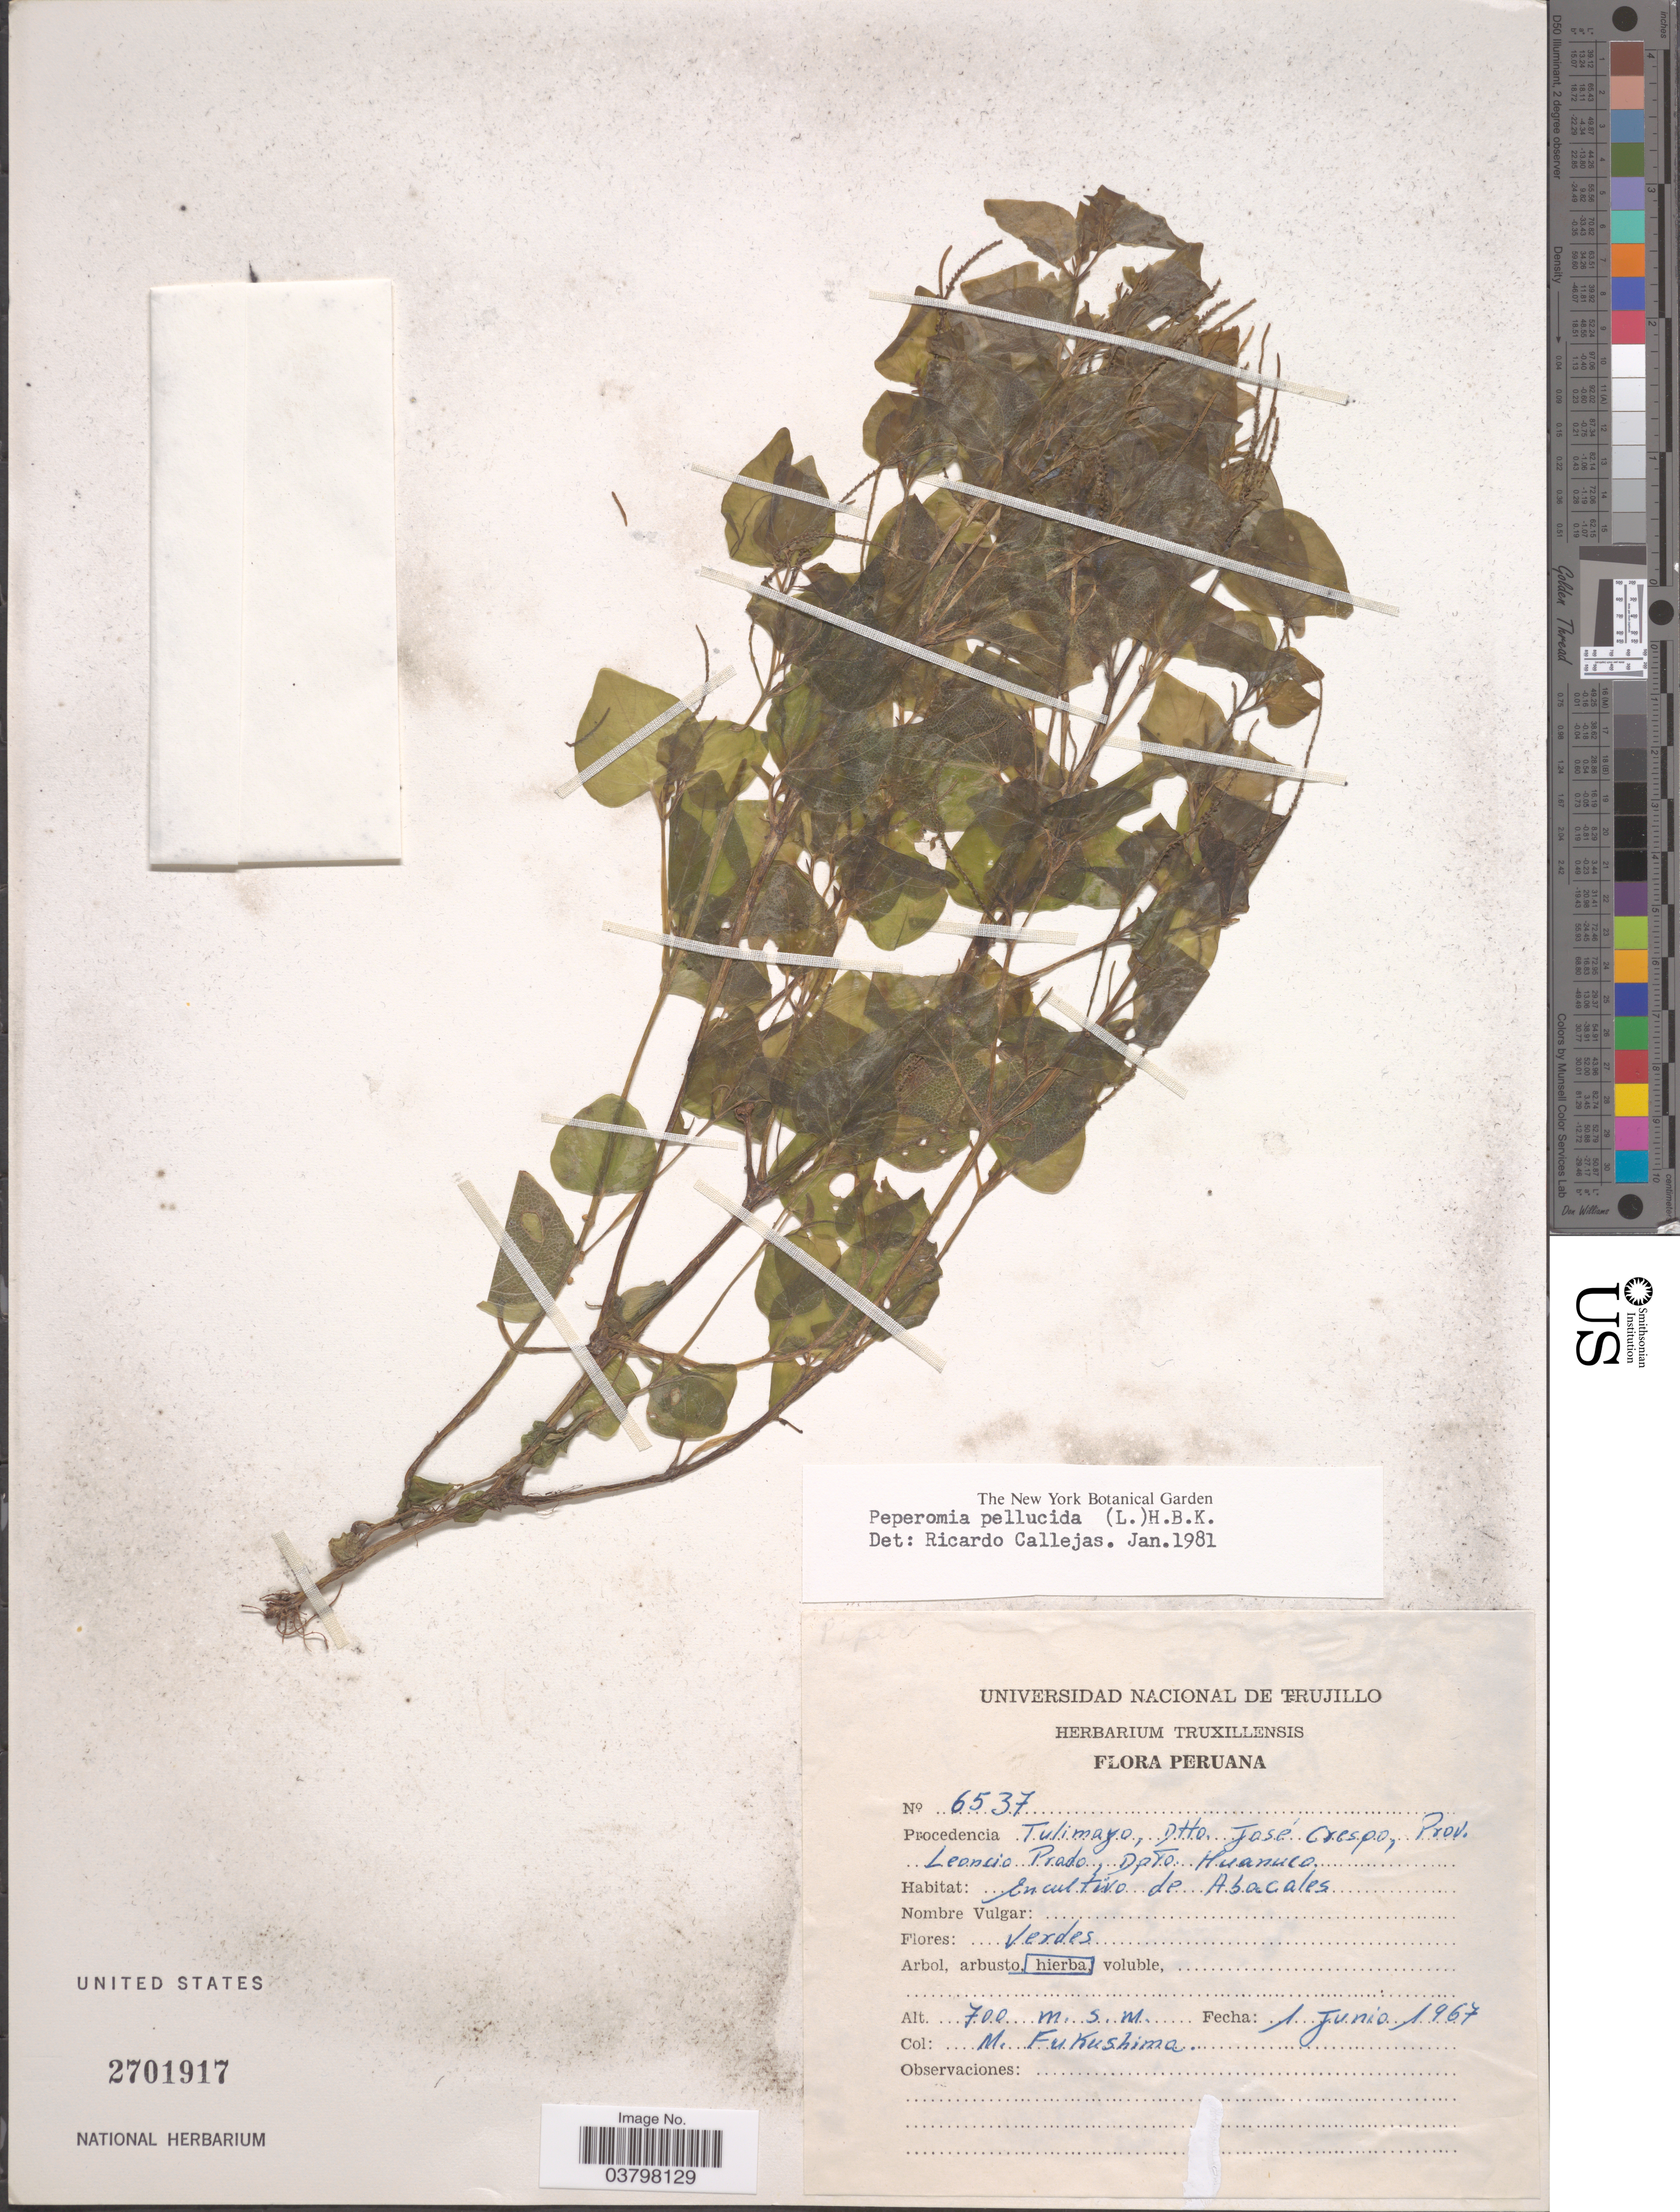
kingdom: Plantae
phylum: Tracheophyta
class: Magnoliopsida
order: Piperales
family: Piperaceae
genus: Peperomia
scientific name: Peperomia pellucida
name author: (L.) Kunth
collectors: M. Fukushima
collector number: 6537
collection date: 1967-06-01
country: Peru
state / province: Huánuco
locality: Tulimayo, Dtto. José Crespo, Prov. Leoncio Prado, Dpto. Huanuco.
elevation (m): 700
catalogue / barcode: US 2701917